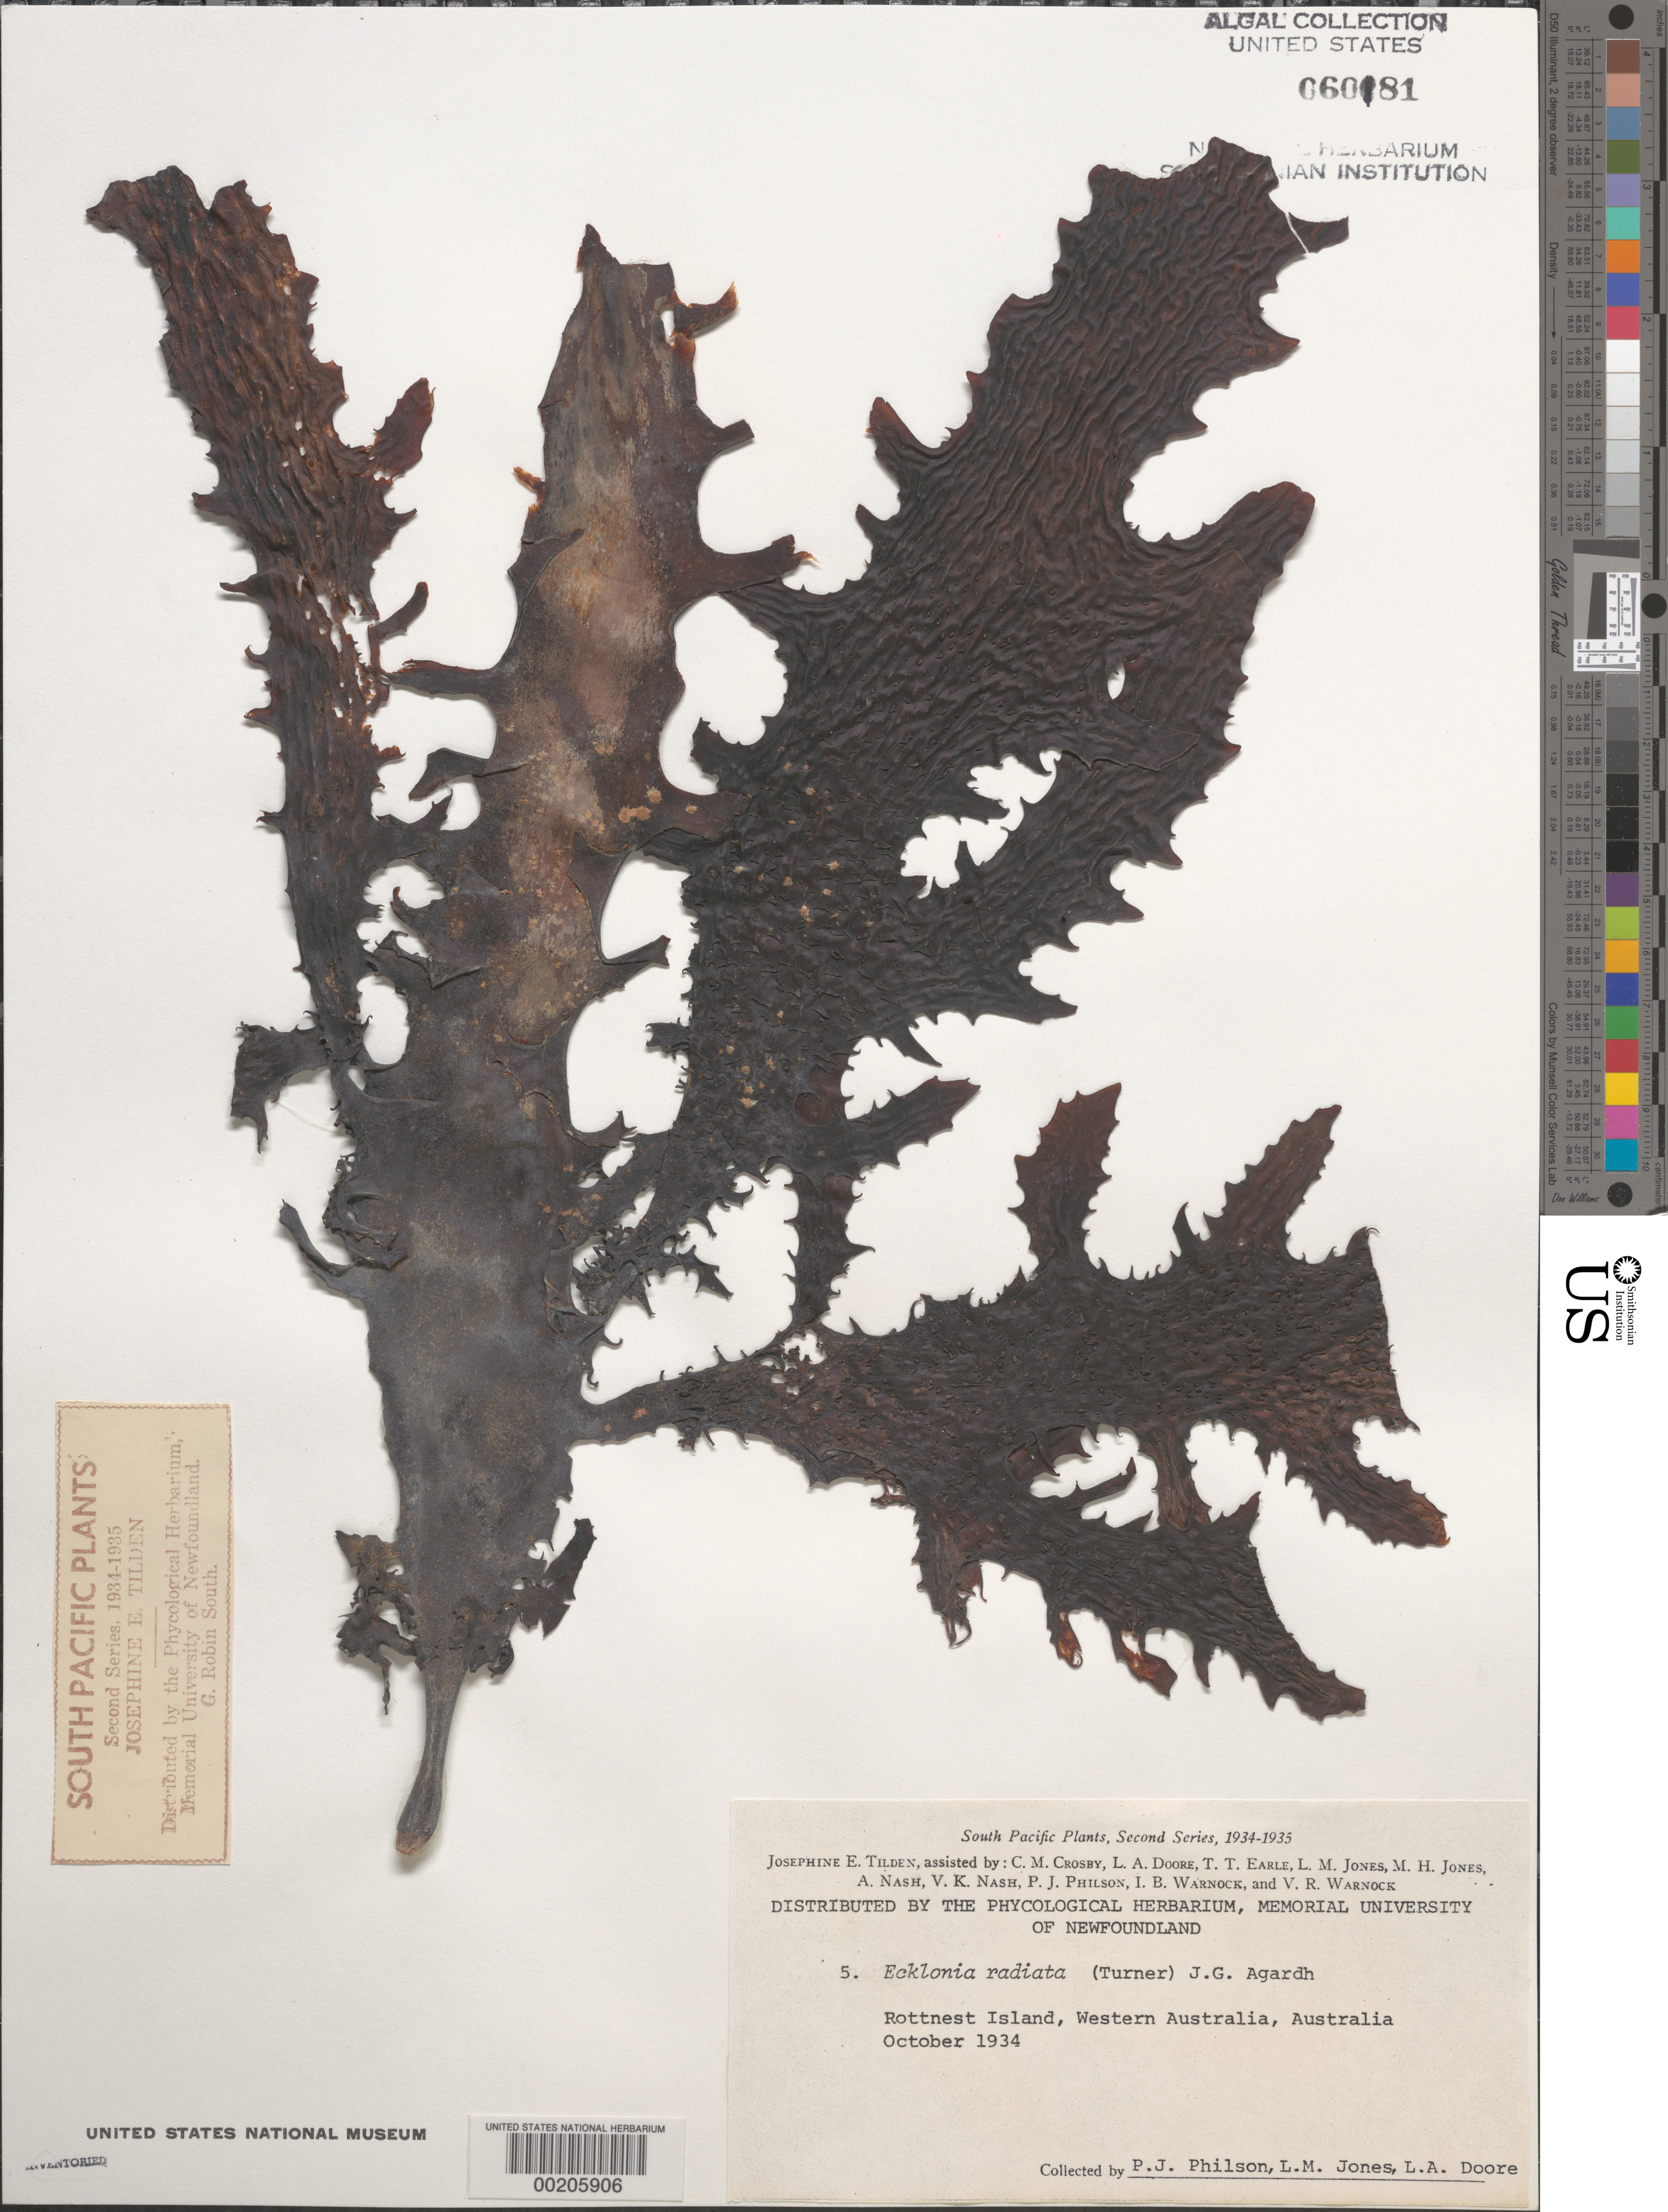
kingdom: Chromista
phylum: Ochrophyta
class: Phaeophyceae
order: Laminariales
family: Lessoniaceae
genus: Ecklonia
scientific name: Ecklonia radiata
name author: (C. Agardh) J. Agardh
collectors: P. Philson, L. M. Jones & L. Doore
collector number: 5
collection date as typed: Oct 1934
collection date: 1934-10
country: Australia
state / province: Western Australia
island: Rottnest Island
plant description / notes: Tilden, South Pacific Plants, Second Series, 1934-1935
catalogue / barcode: US 60181